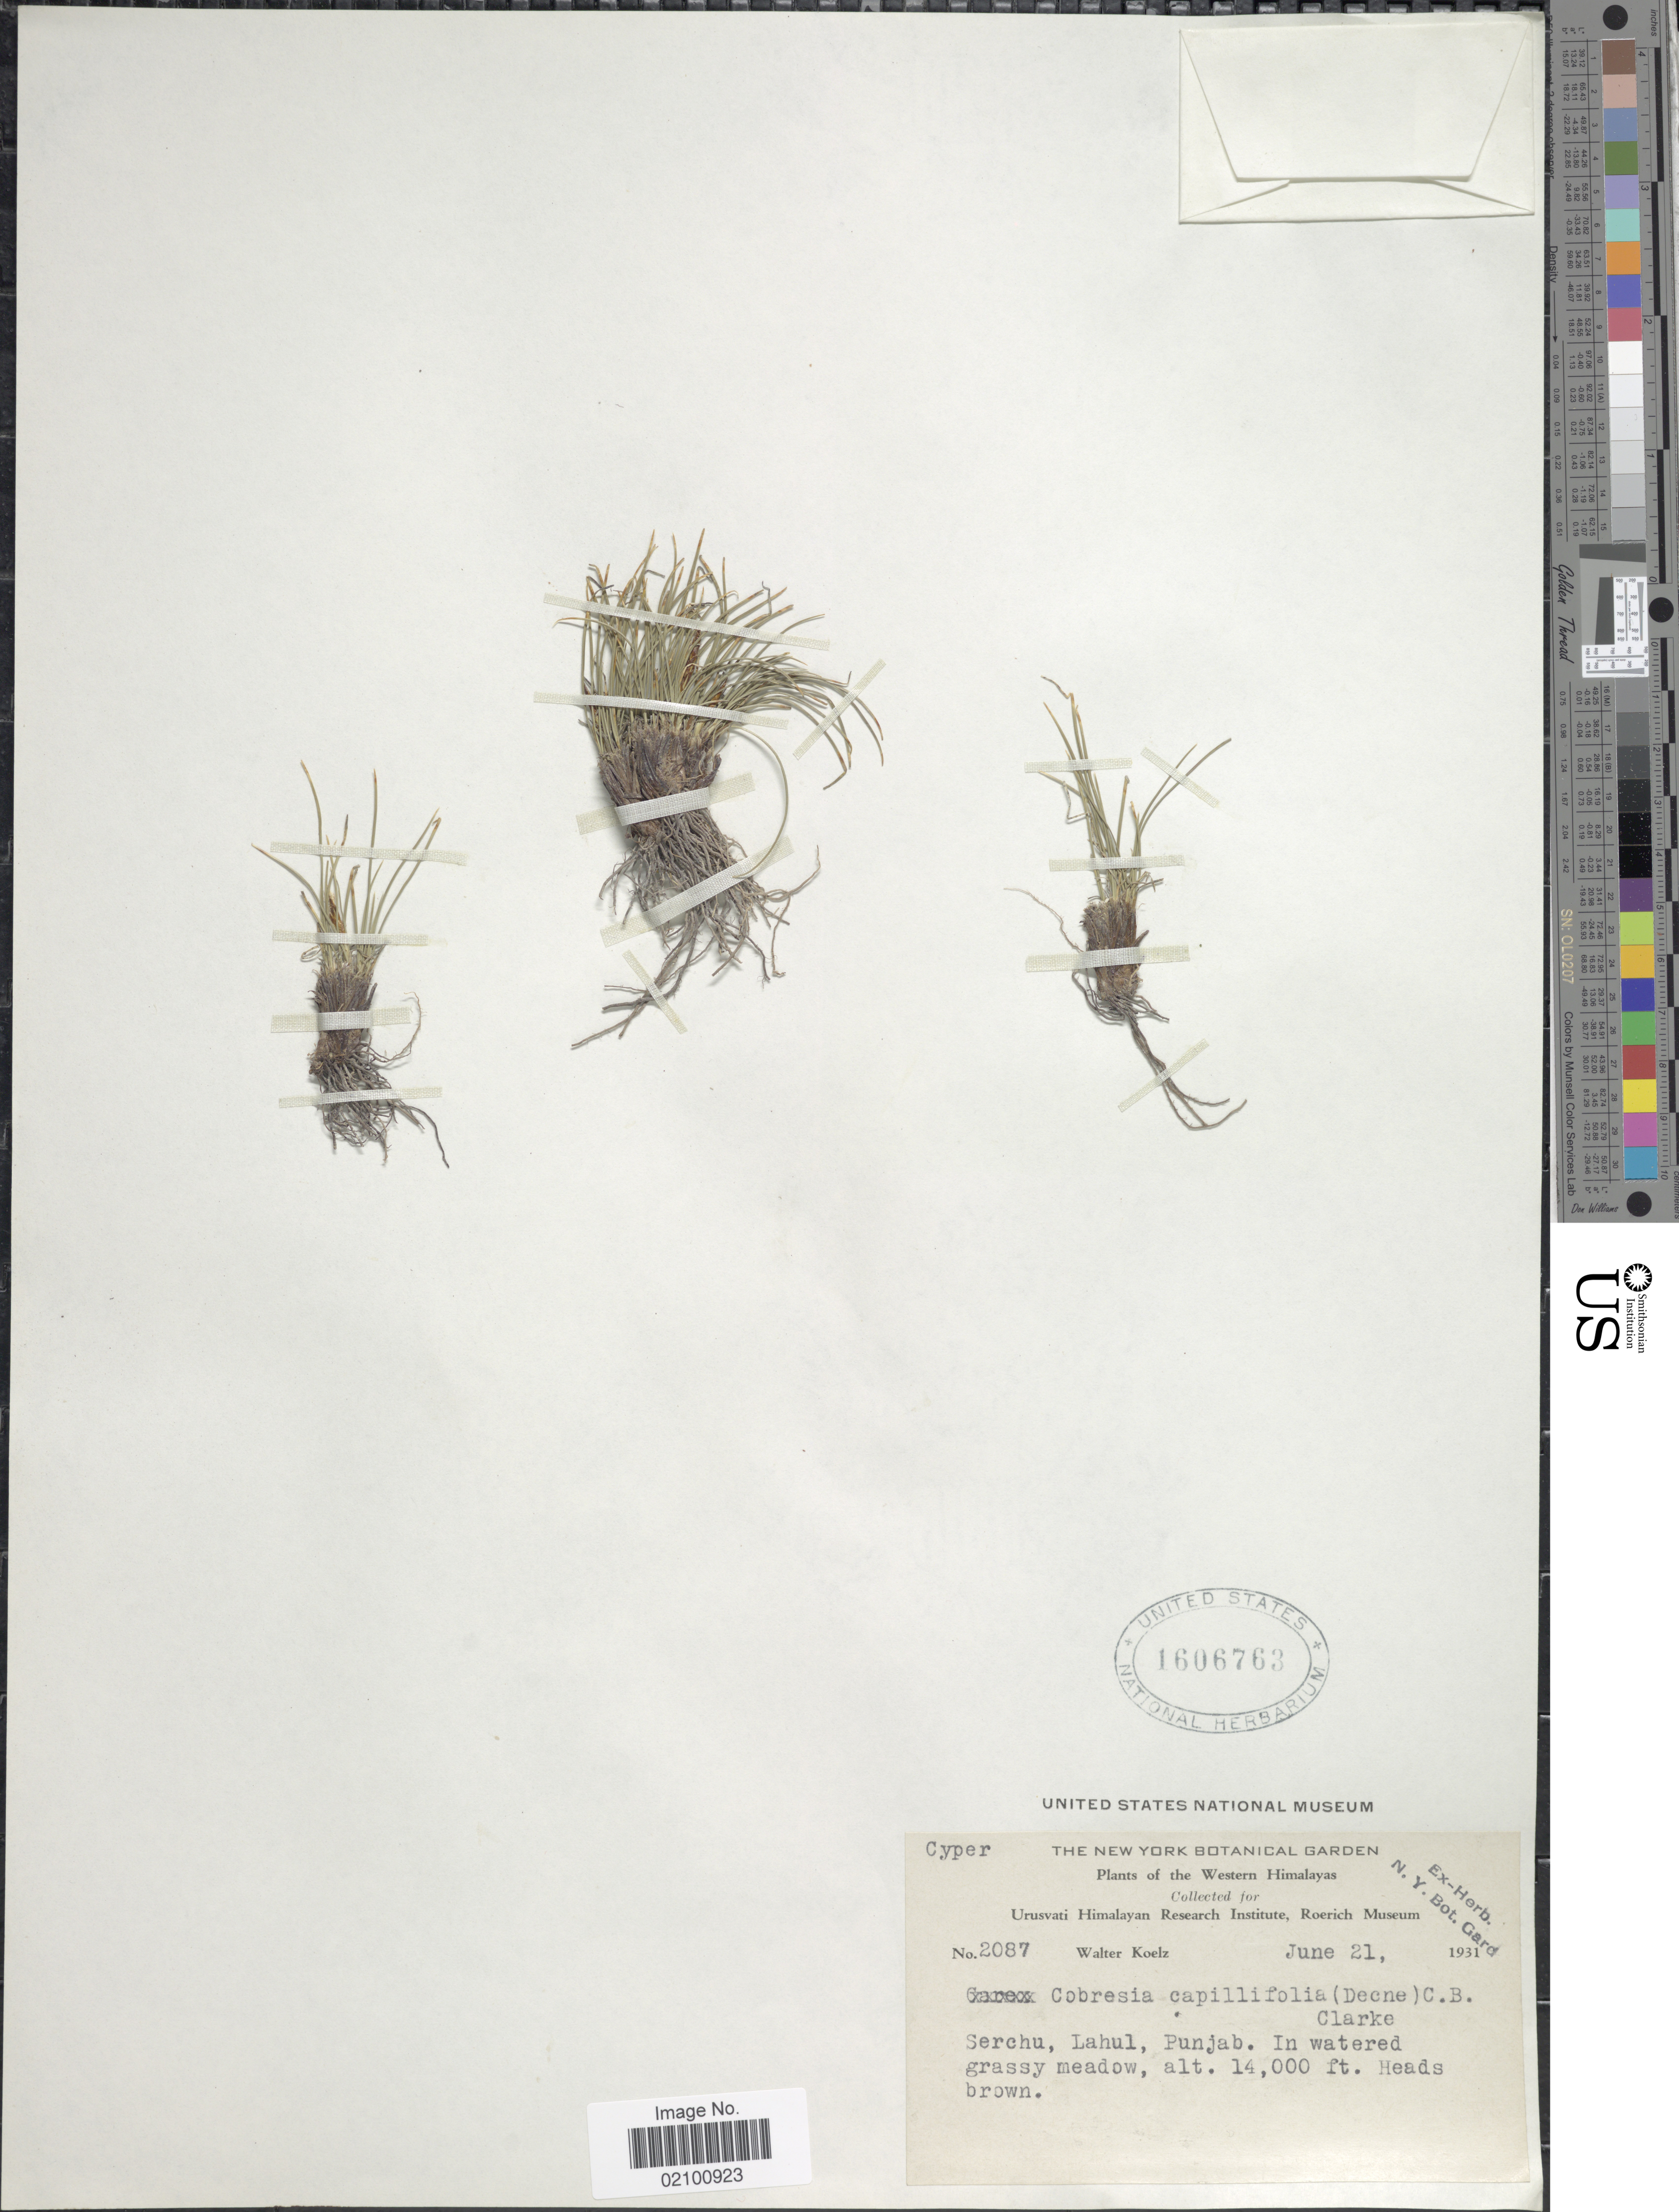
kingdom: Plantae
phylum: Tracheophyta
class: Liliopsida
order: Poales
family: Cyperaceae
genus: Carex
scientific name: Carex capillifolia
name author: (Decne.) S.R. Zhang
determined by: Strong, M. T., (US), Smithsonian Institution - National Museum of Natural History (UNITED STATES)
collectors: W. N. Koelz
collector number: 2087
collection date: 1931-06-21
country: India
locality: Western Himalayas, Serchu, Lahul, Punjab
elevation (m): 4267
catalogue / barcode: US 1606763